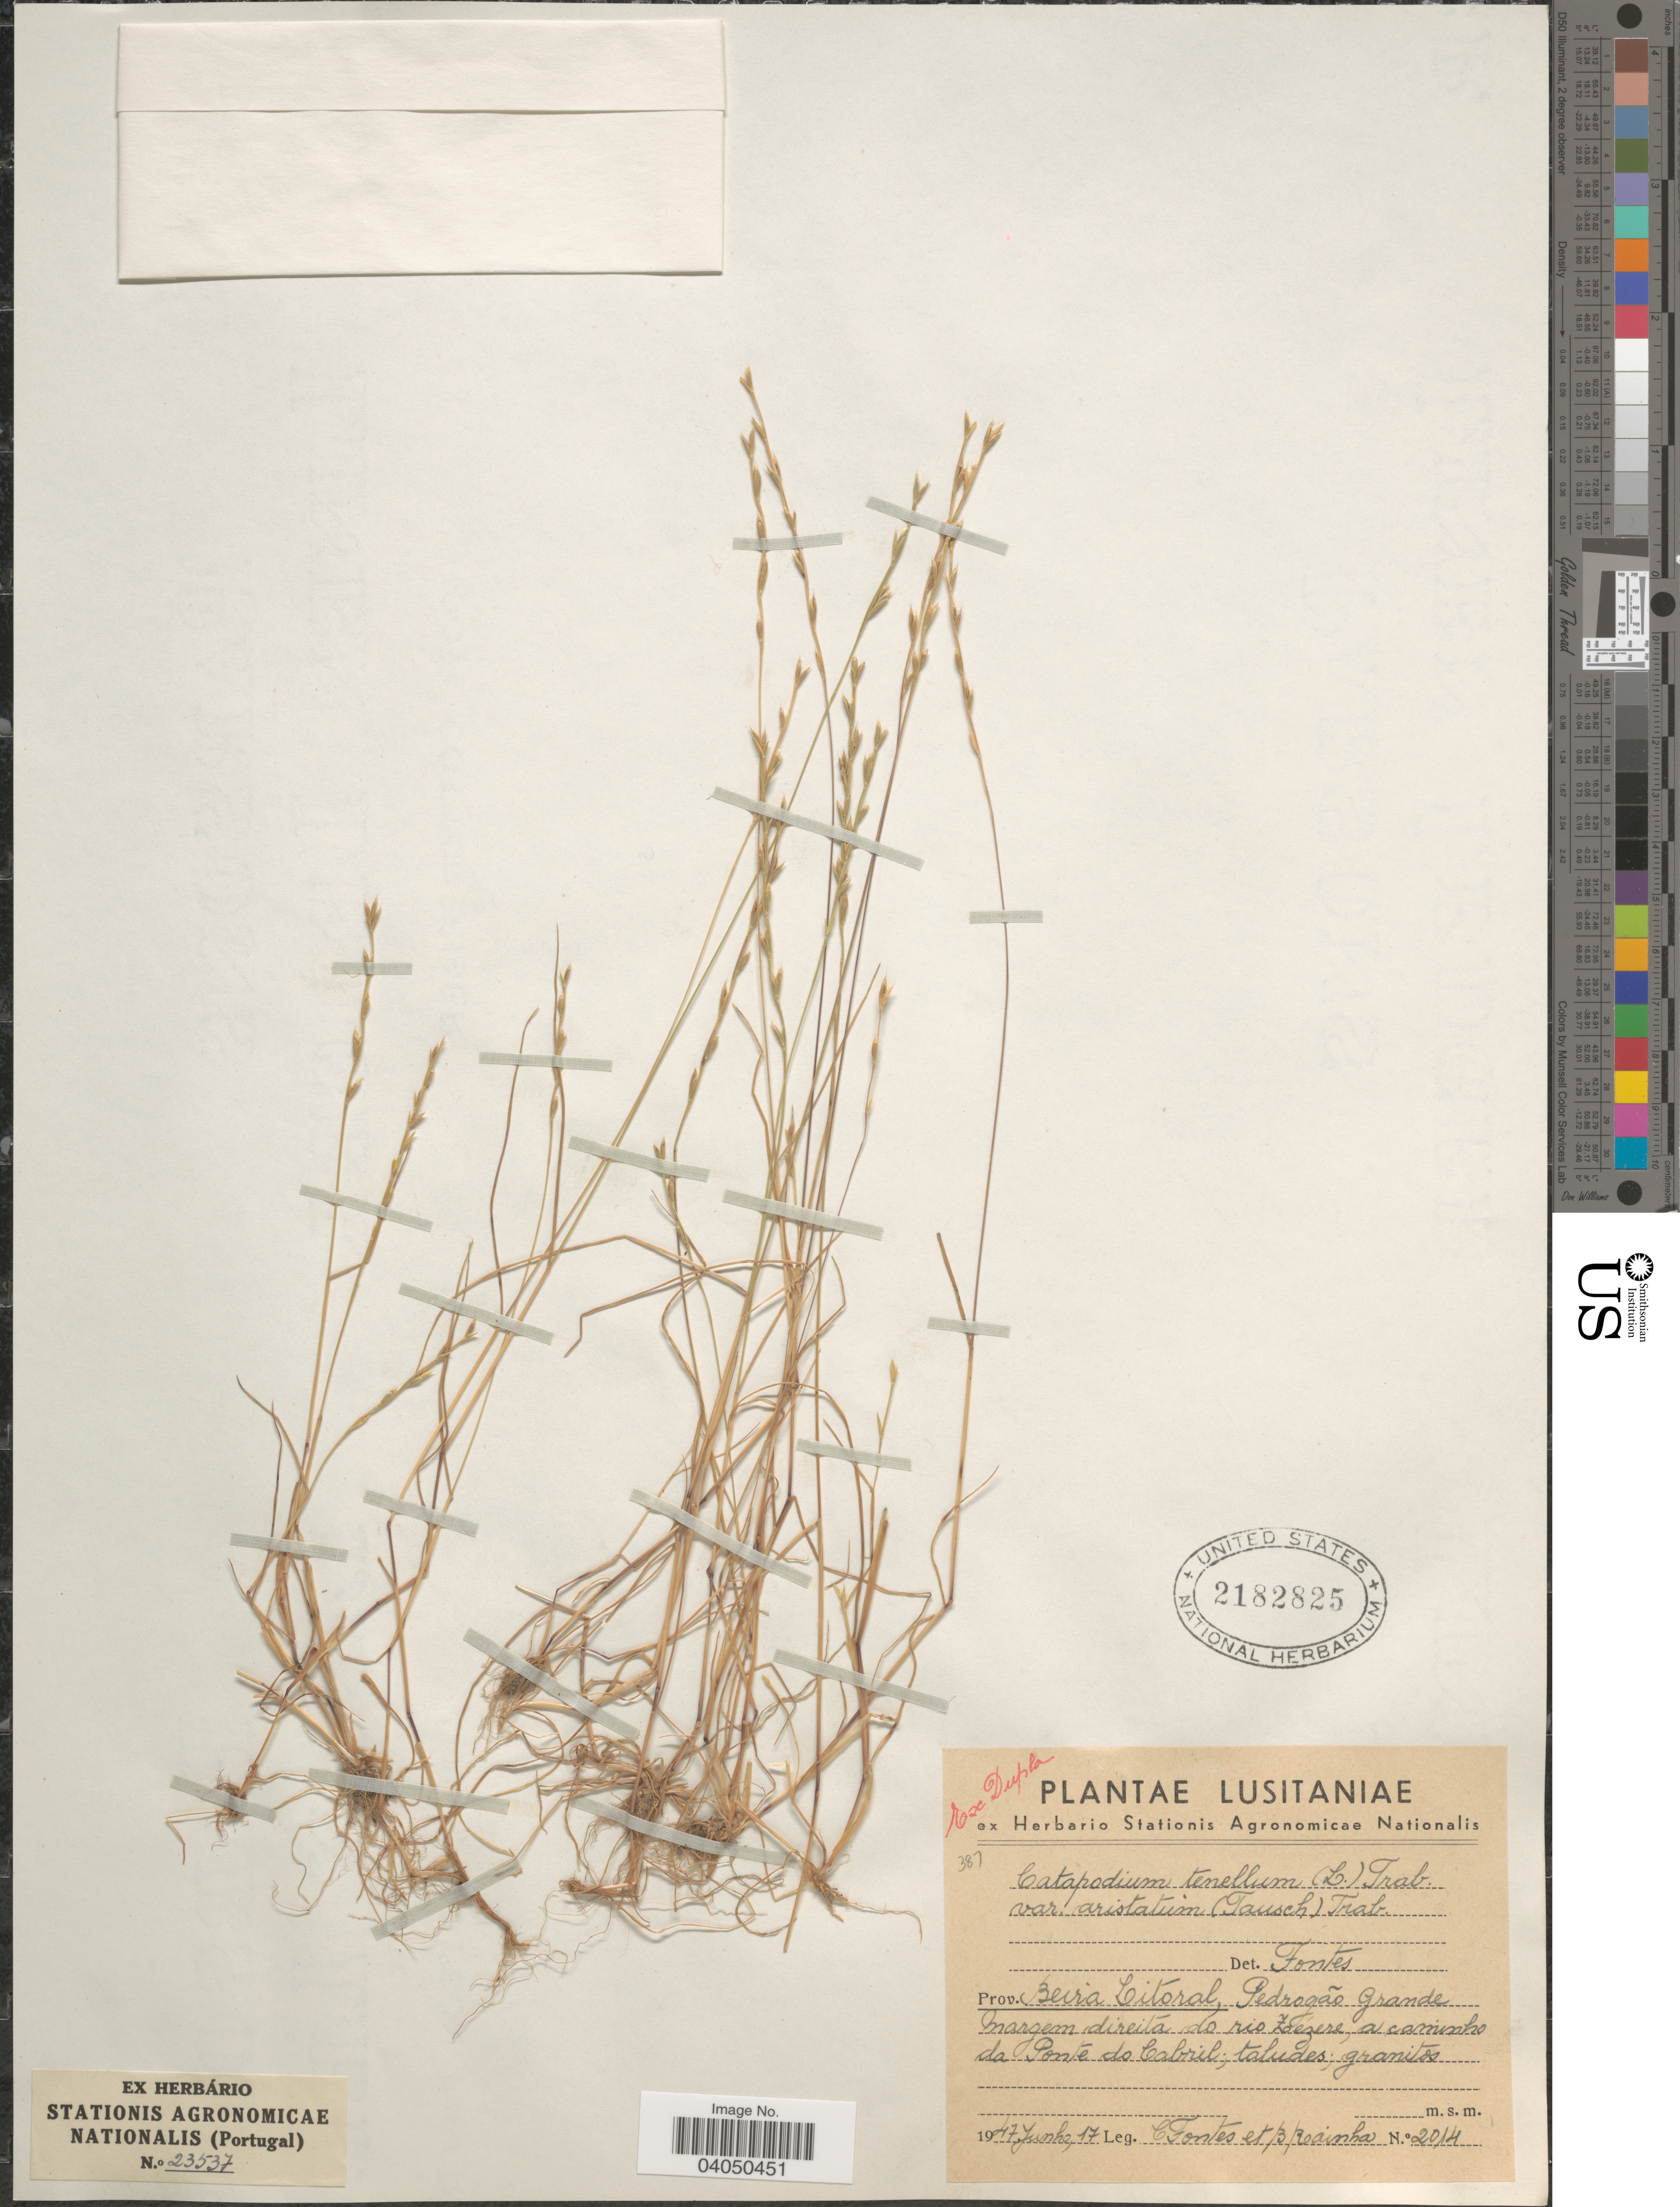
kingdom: Plantae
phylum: Tracheophyta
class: Liliopsida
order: Poales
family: Poaceae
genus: Festuca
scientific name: Festuca sp.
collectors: C. Fontes & B. Rainha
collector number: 2014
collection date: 1947-06-17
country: Portugal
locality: Lusitaniae. Prov. Beira Litoral, Pedrogão Grande margem direita do rio Zézere, a caminho da Ponte do Gabriel.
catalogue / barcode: US 2182825